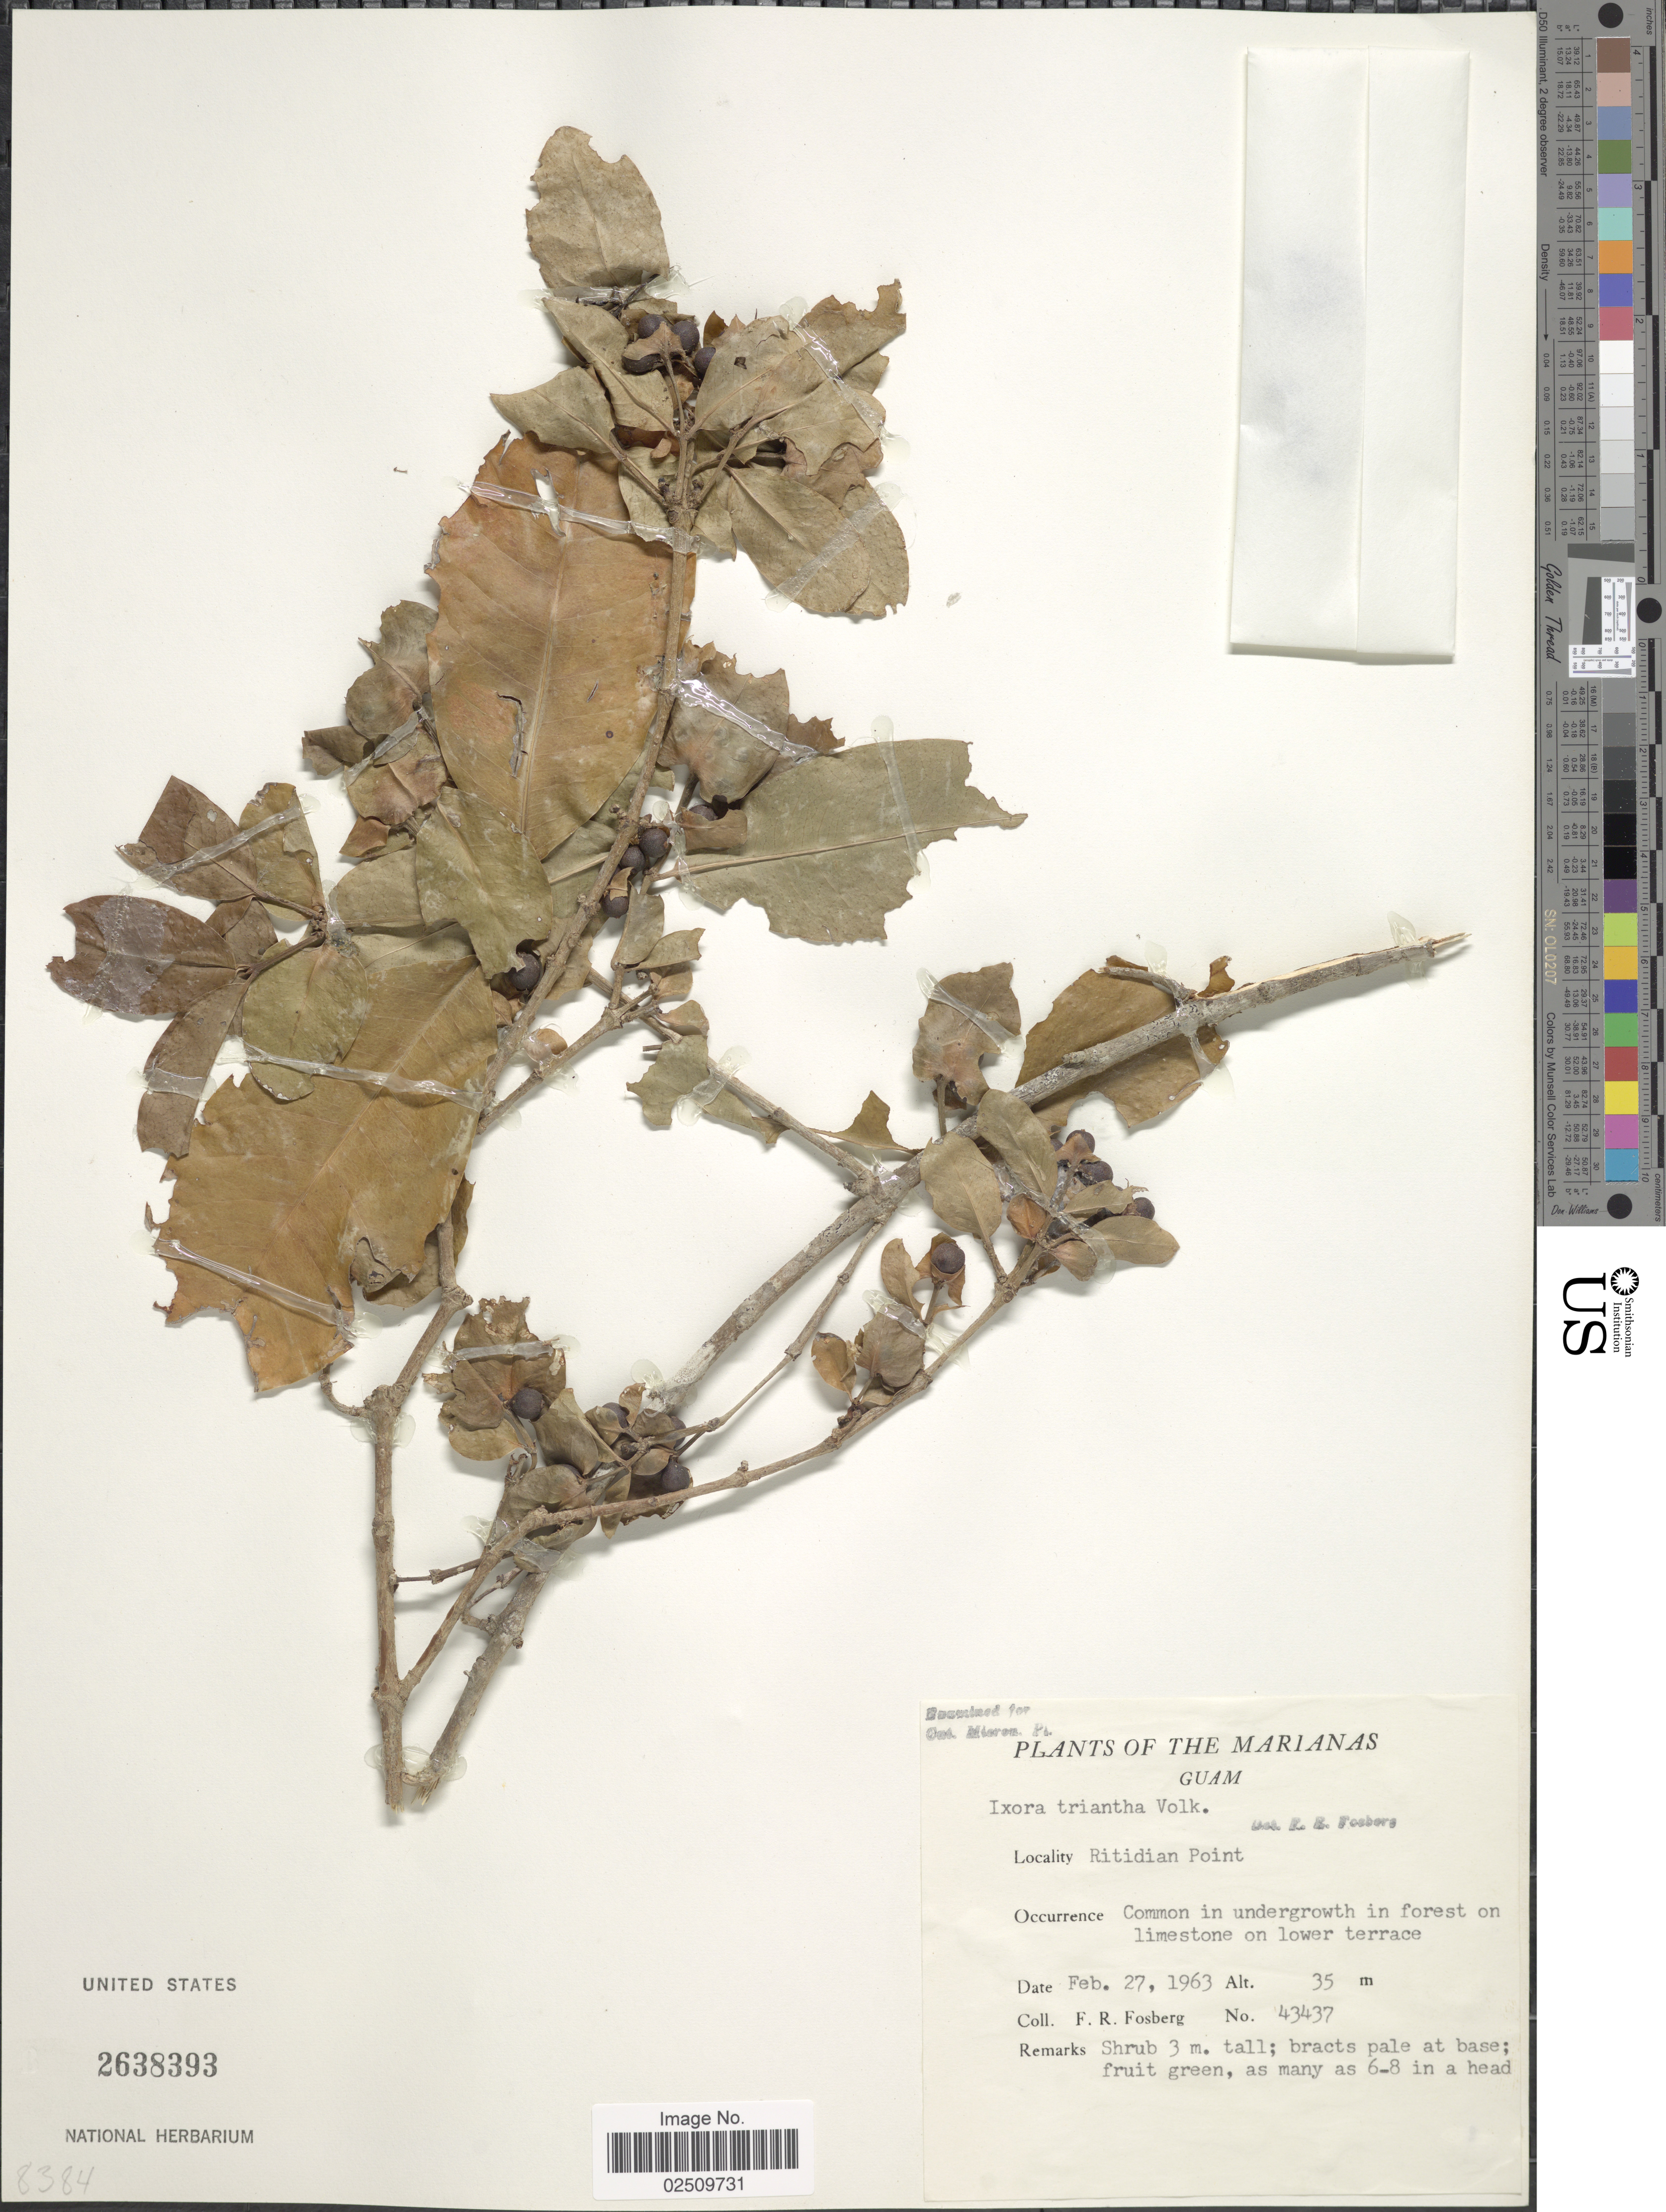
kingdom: Plantae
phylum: Tracheophyta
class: Magnoliopsida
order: Gentianales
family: Rubiaceae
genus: Ixora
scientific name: Ixora triantha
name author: Volkens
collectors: F. R. Fosberg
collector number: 43437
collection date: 1963-02-27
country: Guam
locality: The Marianas, Ritidian Point, Common in undergrowth in forest on limestone on lower terrace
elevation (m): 35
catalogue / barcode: US 2638393